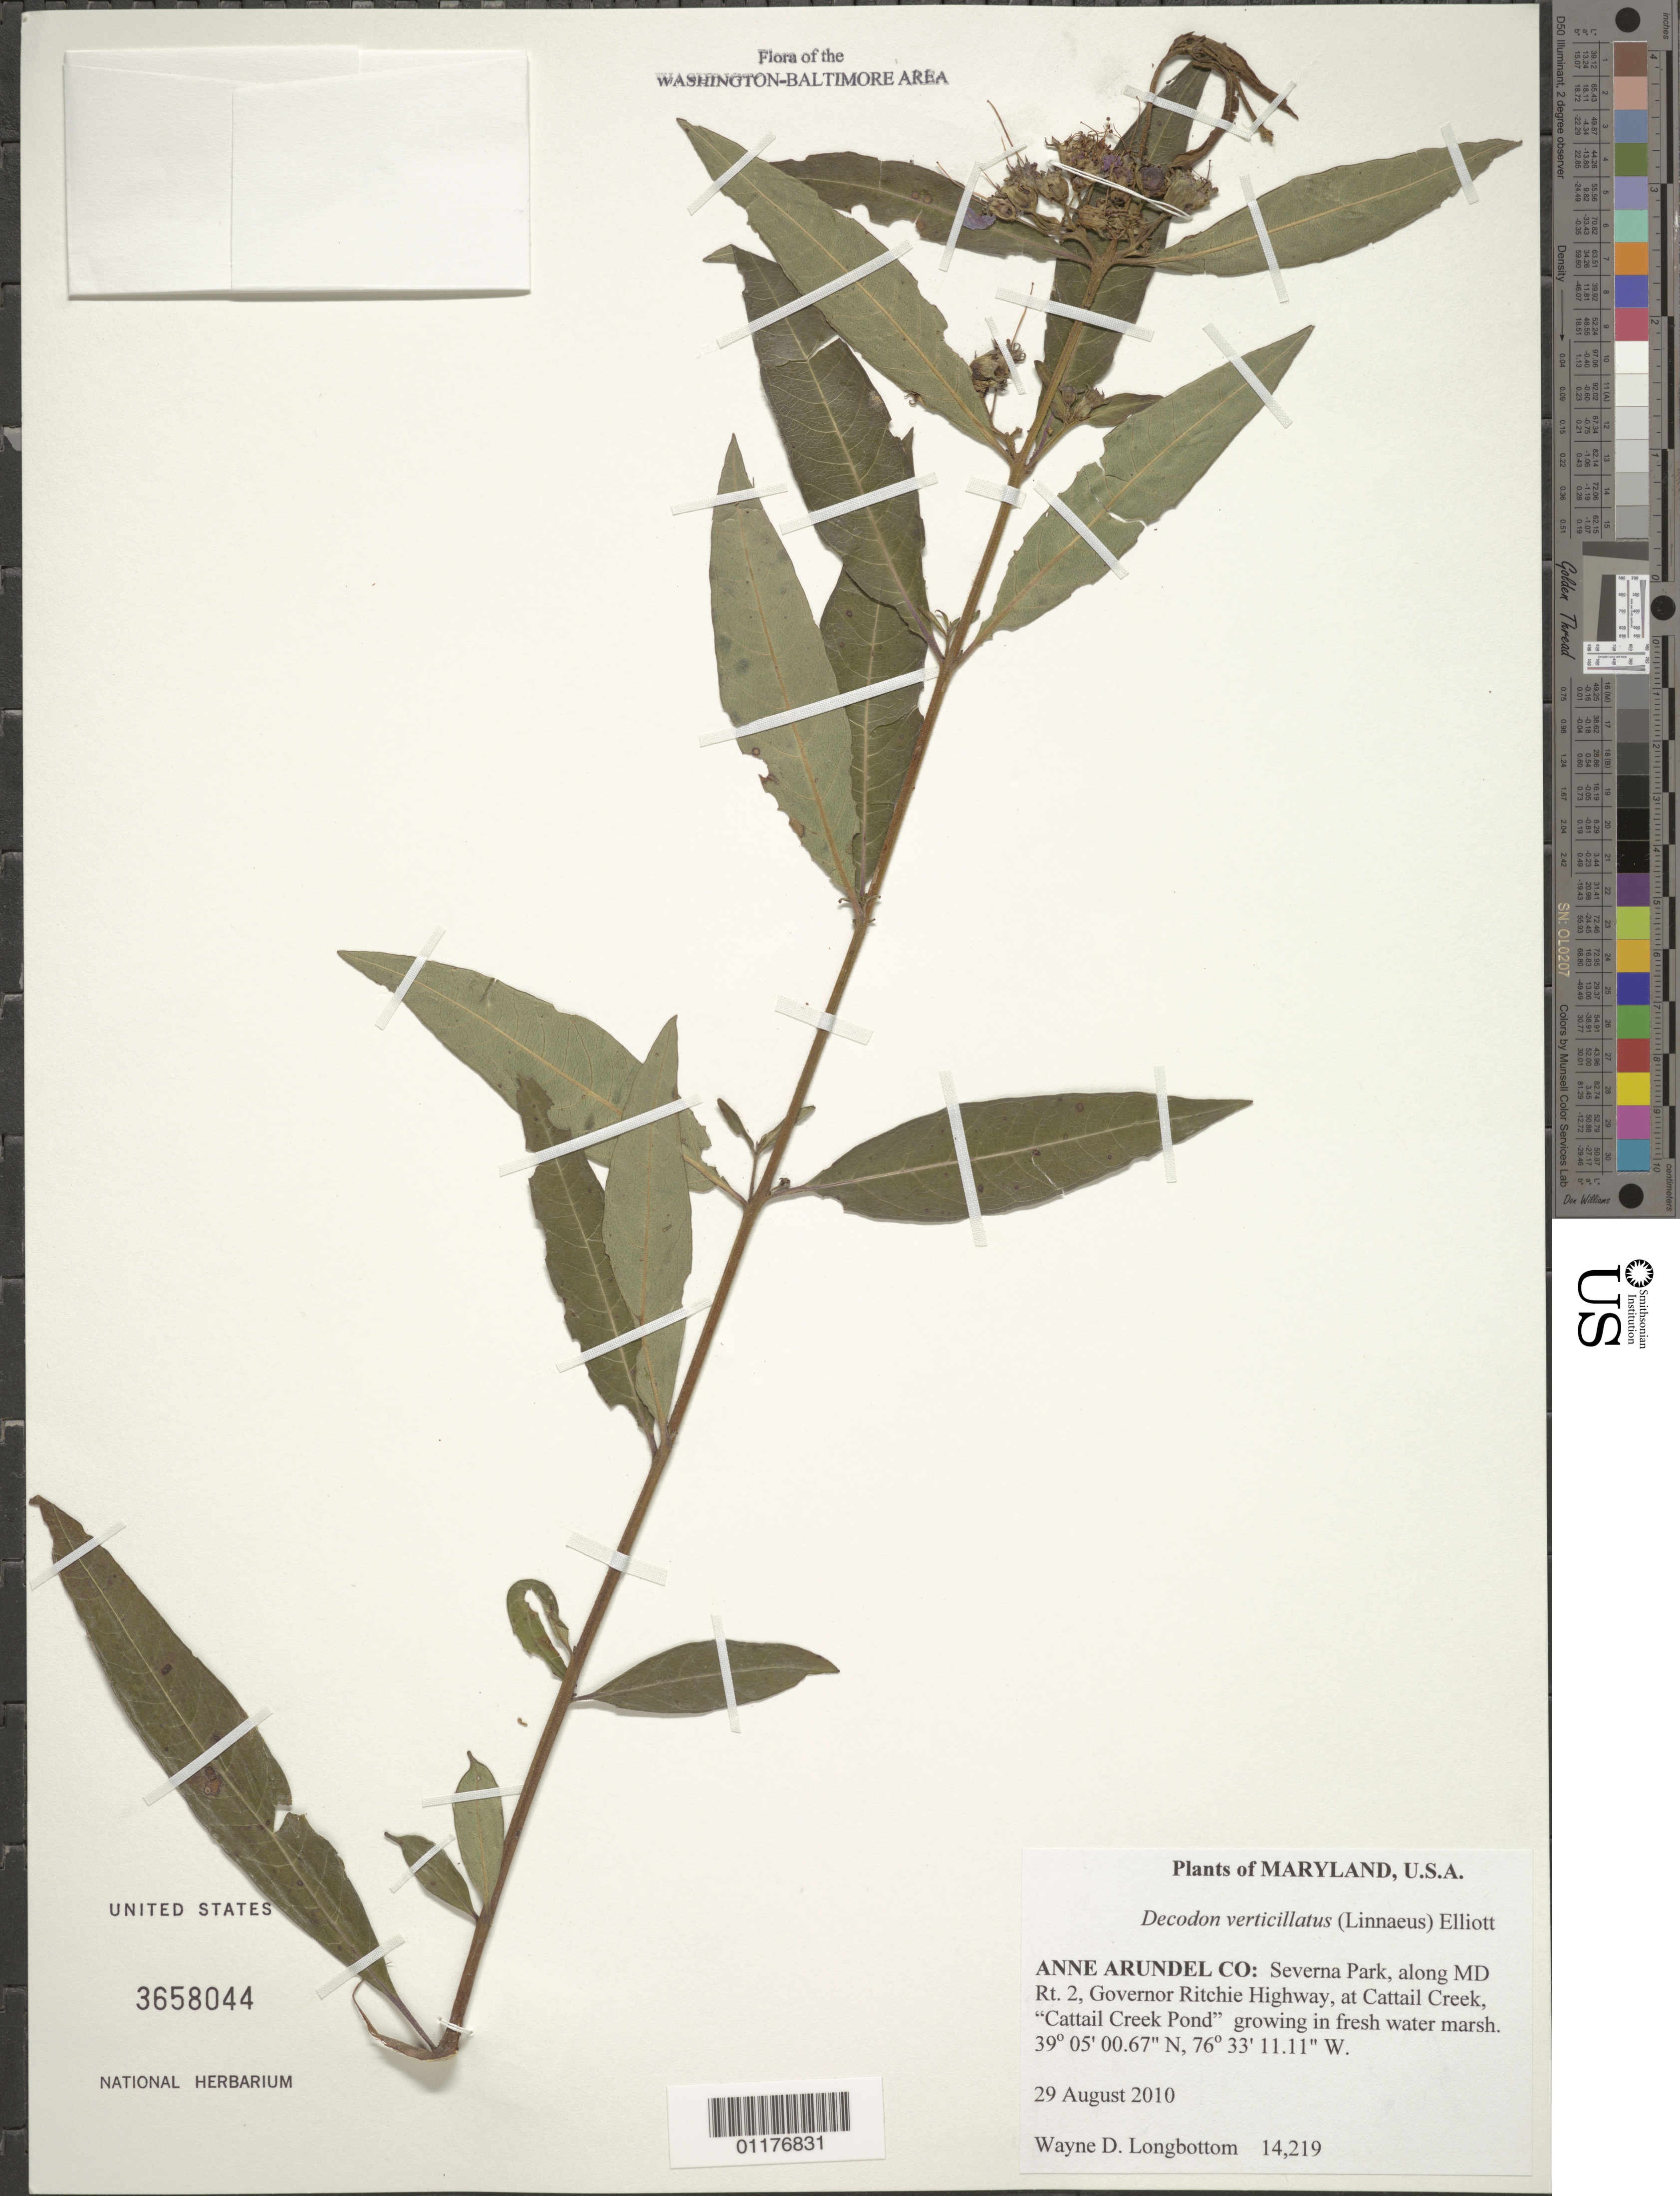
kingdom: Plantae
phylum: Tracheophyta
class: Magnoliopsida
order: Myrtales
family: Lythraceae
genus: Decodon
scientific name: Decodon verticillatus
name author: (L.) Elliott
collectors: W. D. Longbottom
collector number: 14219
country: United States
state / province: Maryland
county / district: Anne Arundel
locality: Severna Park, along MD Rt. 2, Governor Ritchie Highway, at Cattail Creek, Cattail Creek Pond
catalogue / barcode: US 3658044